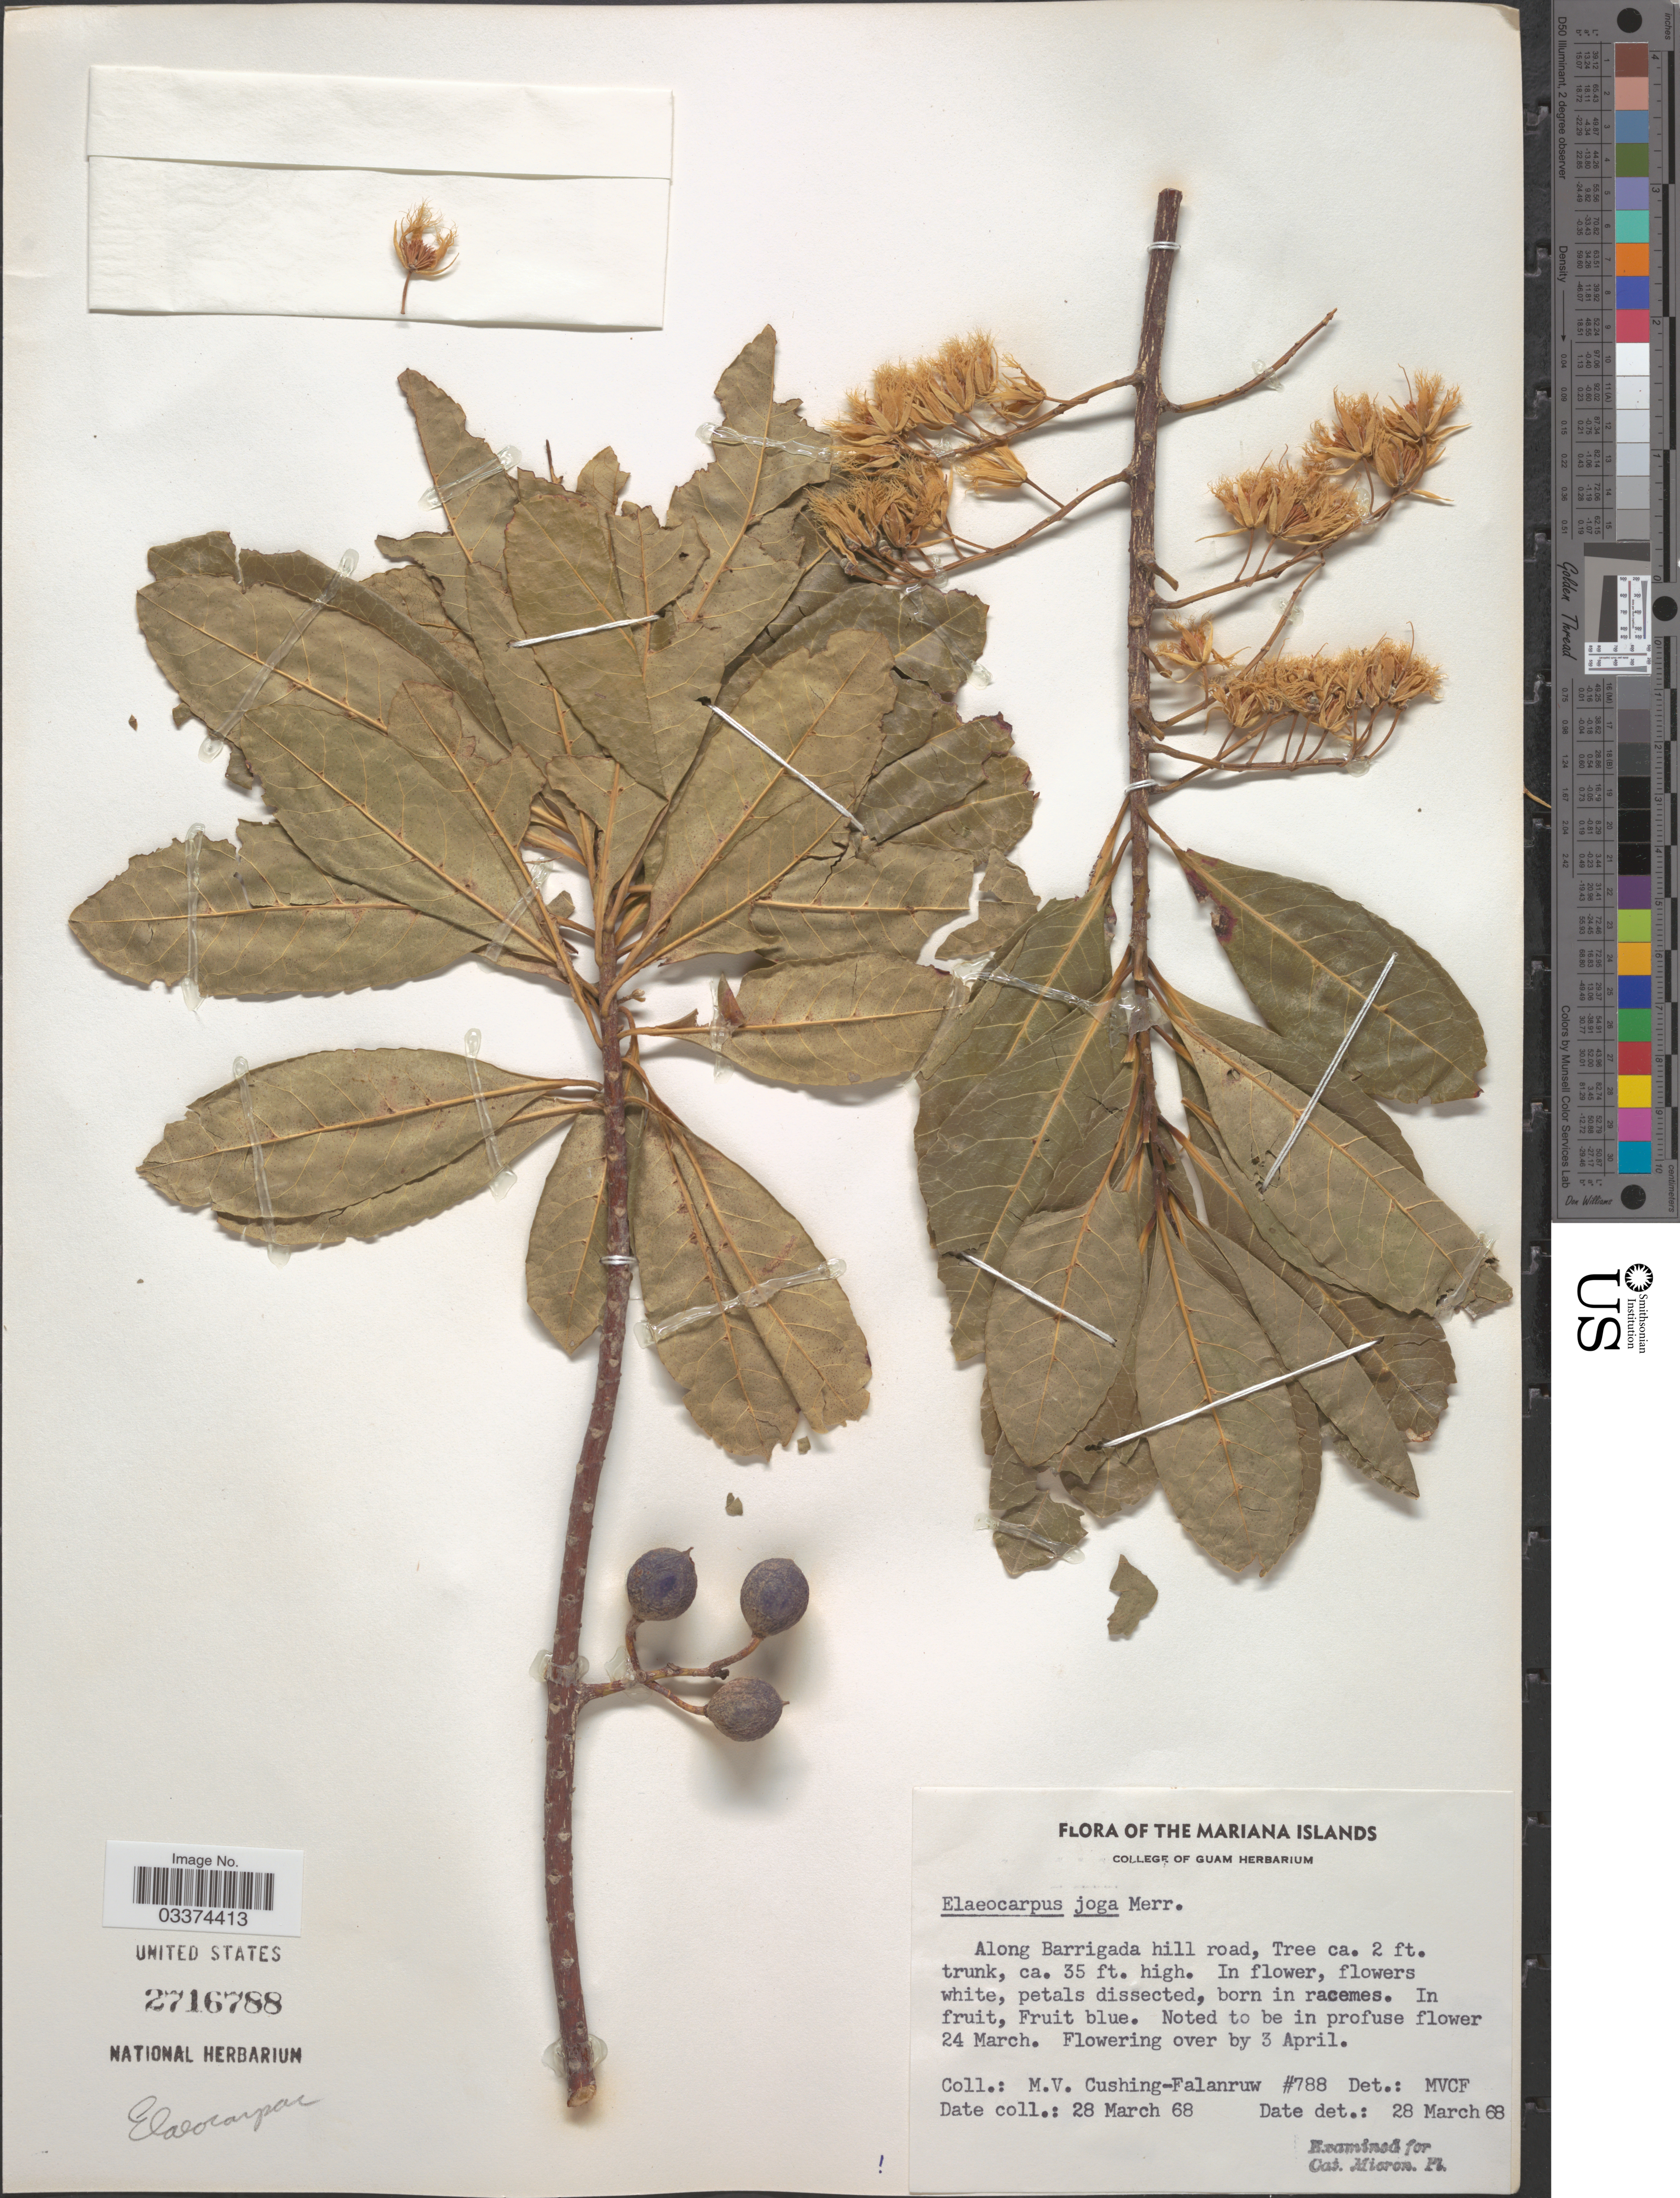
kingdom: Plantae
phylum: Tracheophyta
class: Magnoliopsida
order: Oxalidales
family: Elaeocarpaceae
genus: Elaeocarpus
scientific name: Elaeocarpus joga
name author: Merr.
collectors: M. V. Falanruw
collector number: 788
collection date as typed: Transcribed d/m/y: 28/3/68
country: Northern Mariana Islands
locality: The Mariana Islands, Along Barrigada hill road.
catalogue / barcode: US 2716788